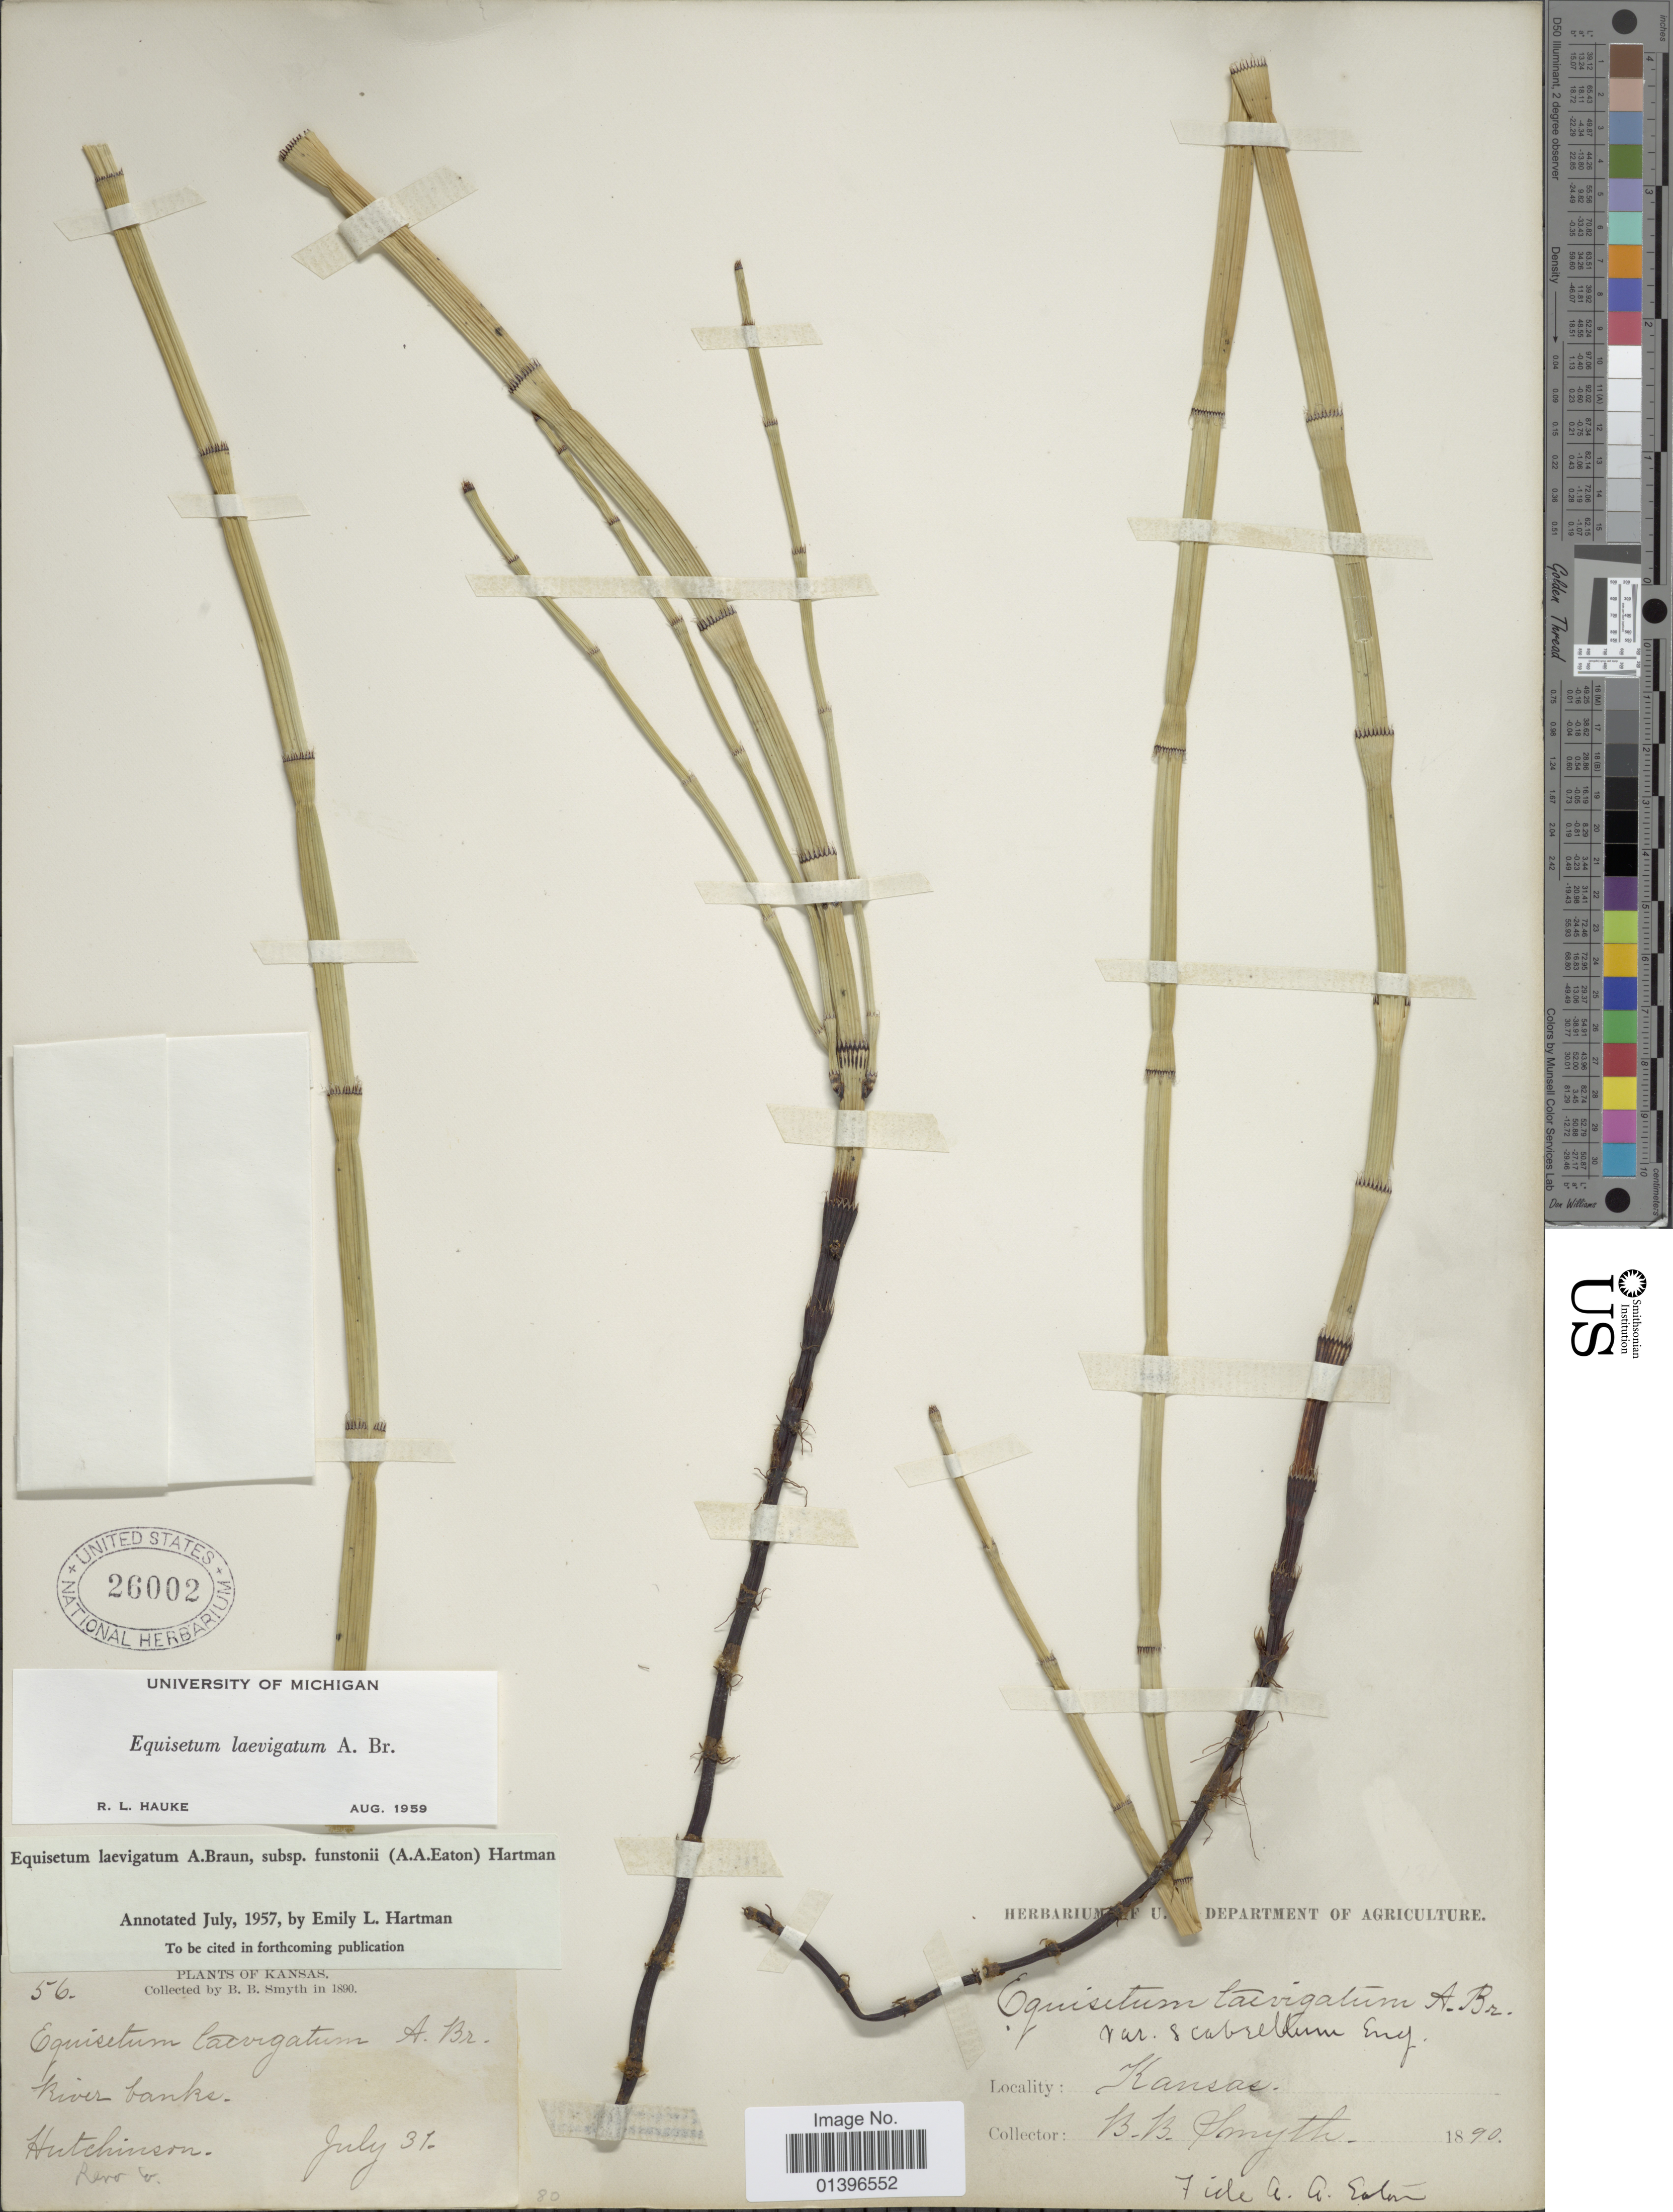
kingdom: Plantae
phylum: Tracheophyta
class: Polypodiopsida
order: Equisetales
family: Equisetaceae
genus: Equisetum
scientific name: Equisetum laevigatum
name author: A. Braun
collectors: B. Smyth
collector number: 56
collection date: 1890-07-31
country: United States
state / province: Kansas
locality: River banks, Hutchinson, Rero Co.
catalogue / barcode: US 26002